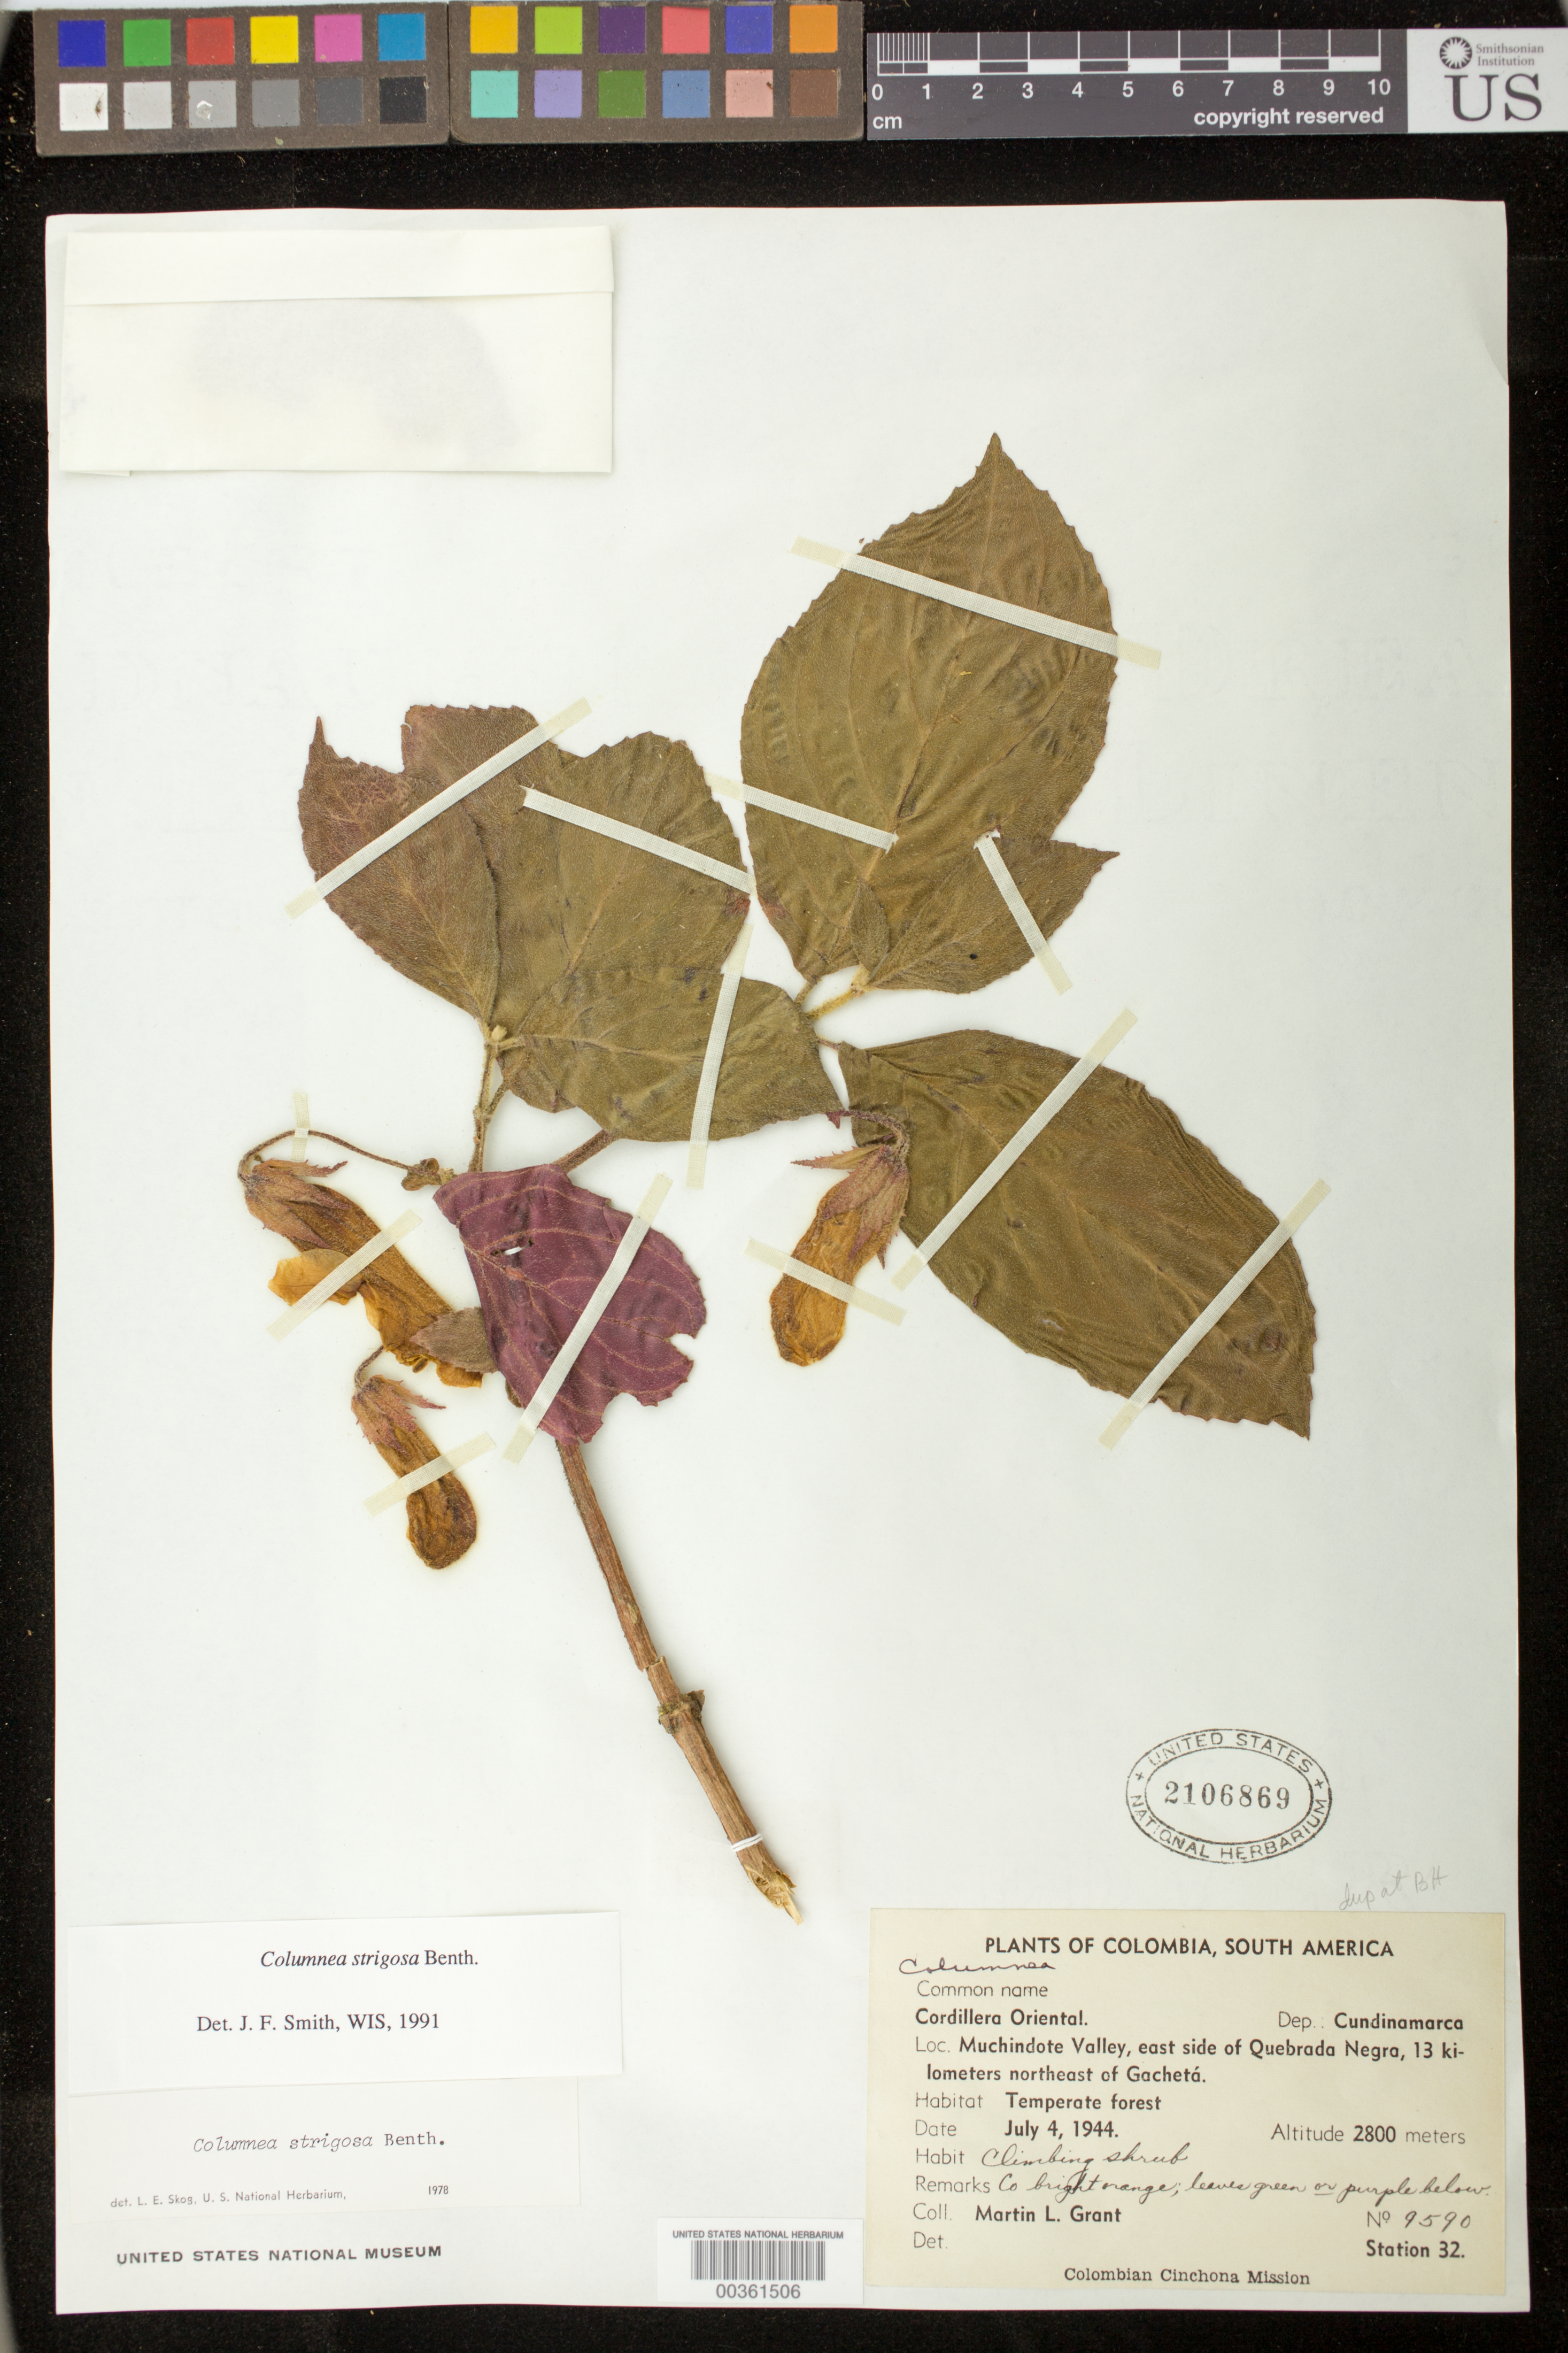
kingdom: Plantae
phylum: Tracheophyta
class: Magnoliopsida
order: Lamiales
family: Gesneriaceae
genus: Columnea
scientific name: Columnea strigosa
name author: Benth.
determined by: Skog, Laurence E.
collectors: M. L. Grant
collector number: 9590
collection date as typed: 04 Jul 1944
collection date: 1944-07-04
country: Colombia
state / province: Cundinamarca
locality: Cordillera Oriental, Muchindote valley, E side of Quebrada Negra, 13 km NE of Gacheta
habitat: Temperate forest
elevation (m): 2800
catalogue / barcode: US 2106869